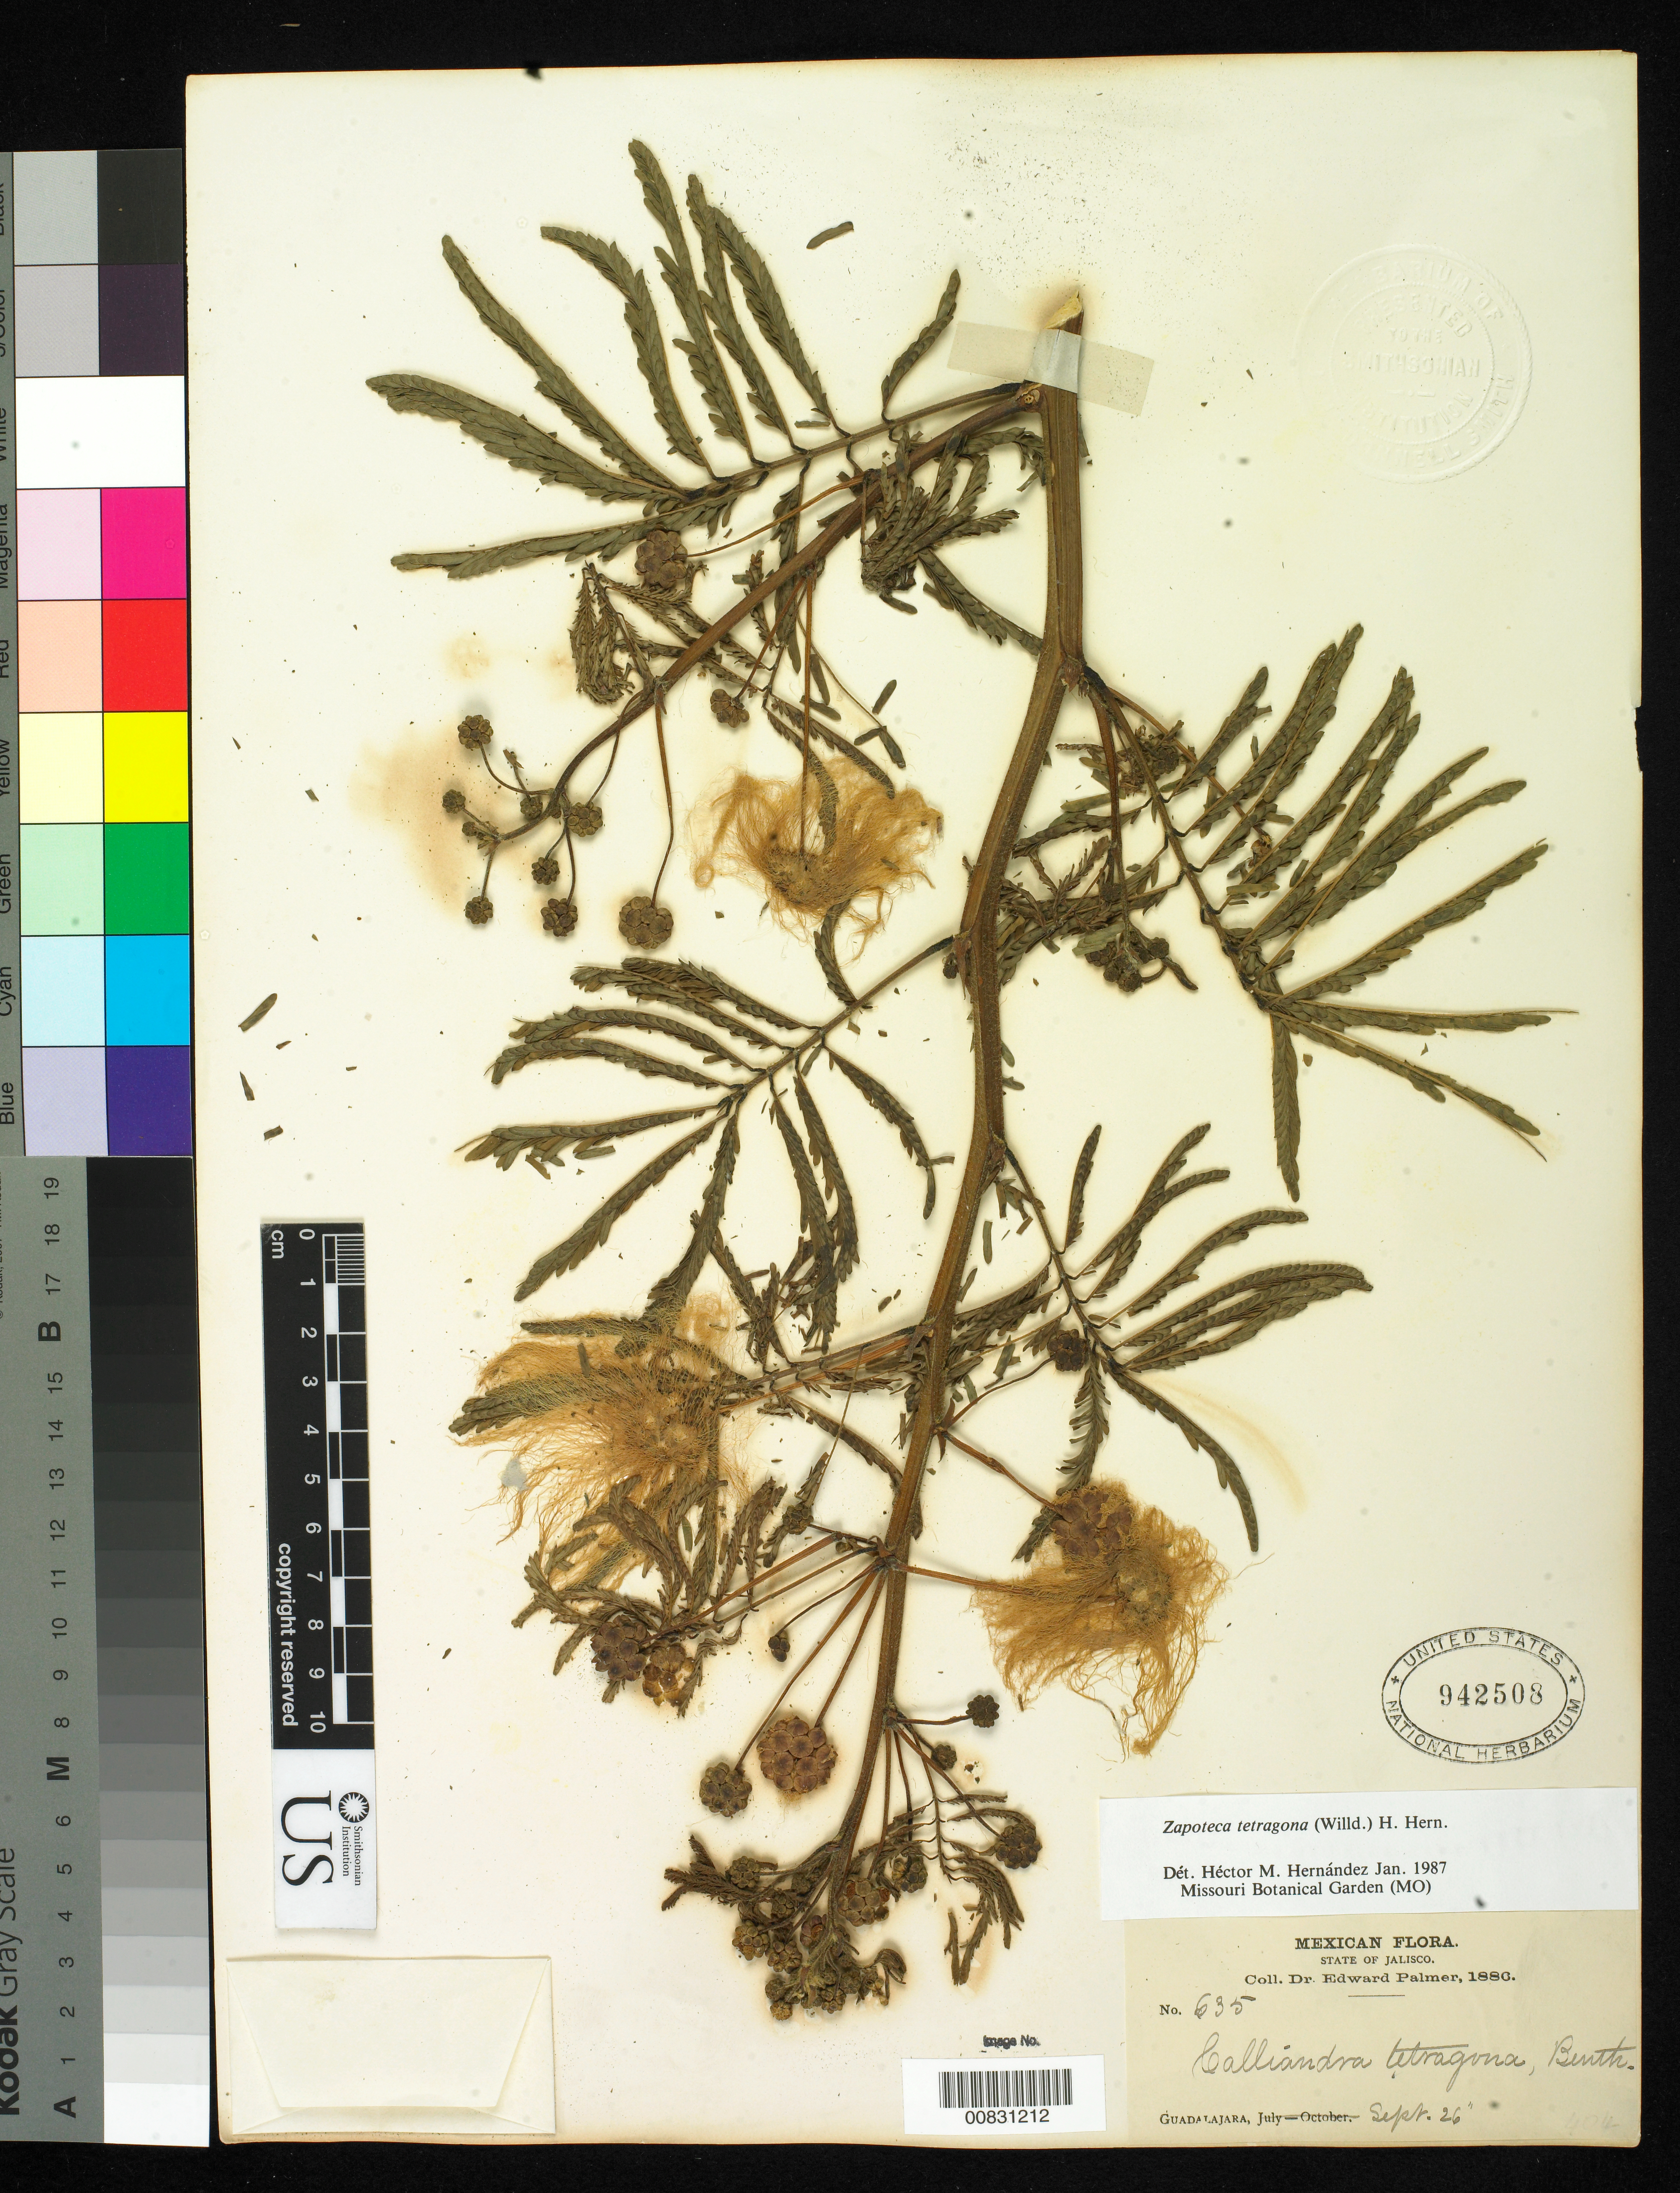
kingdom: Plantae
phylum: Tracheophyta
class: Magnoliopsida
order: Fabales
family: Fabaceae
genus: Zapoteca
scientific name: Zapoteca tetragona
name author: (Willd.) H.M. Hern.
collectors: E. Palmer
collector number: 635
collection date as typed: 26 Sep 1886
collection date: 1886-09-26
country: Mexico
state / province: Jalisco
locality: Guadalajara, Jalisco.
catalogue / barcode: US 942508